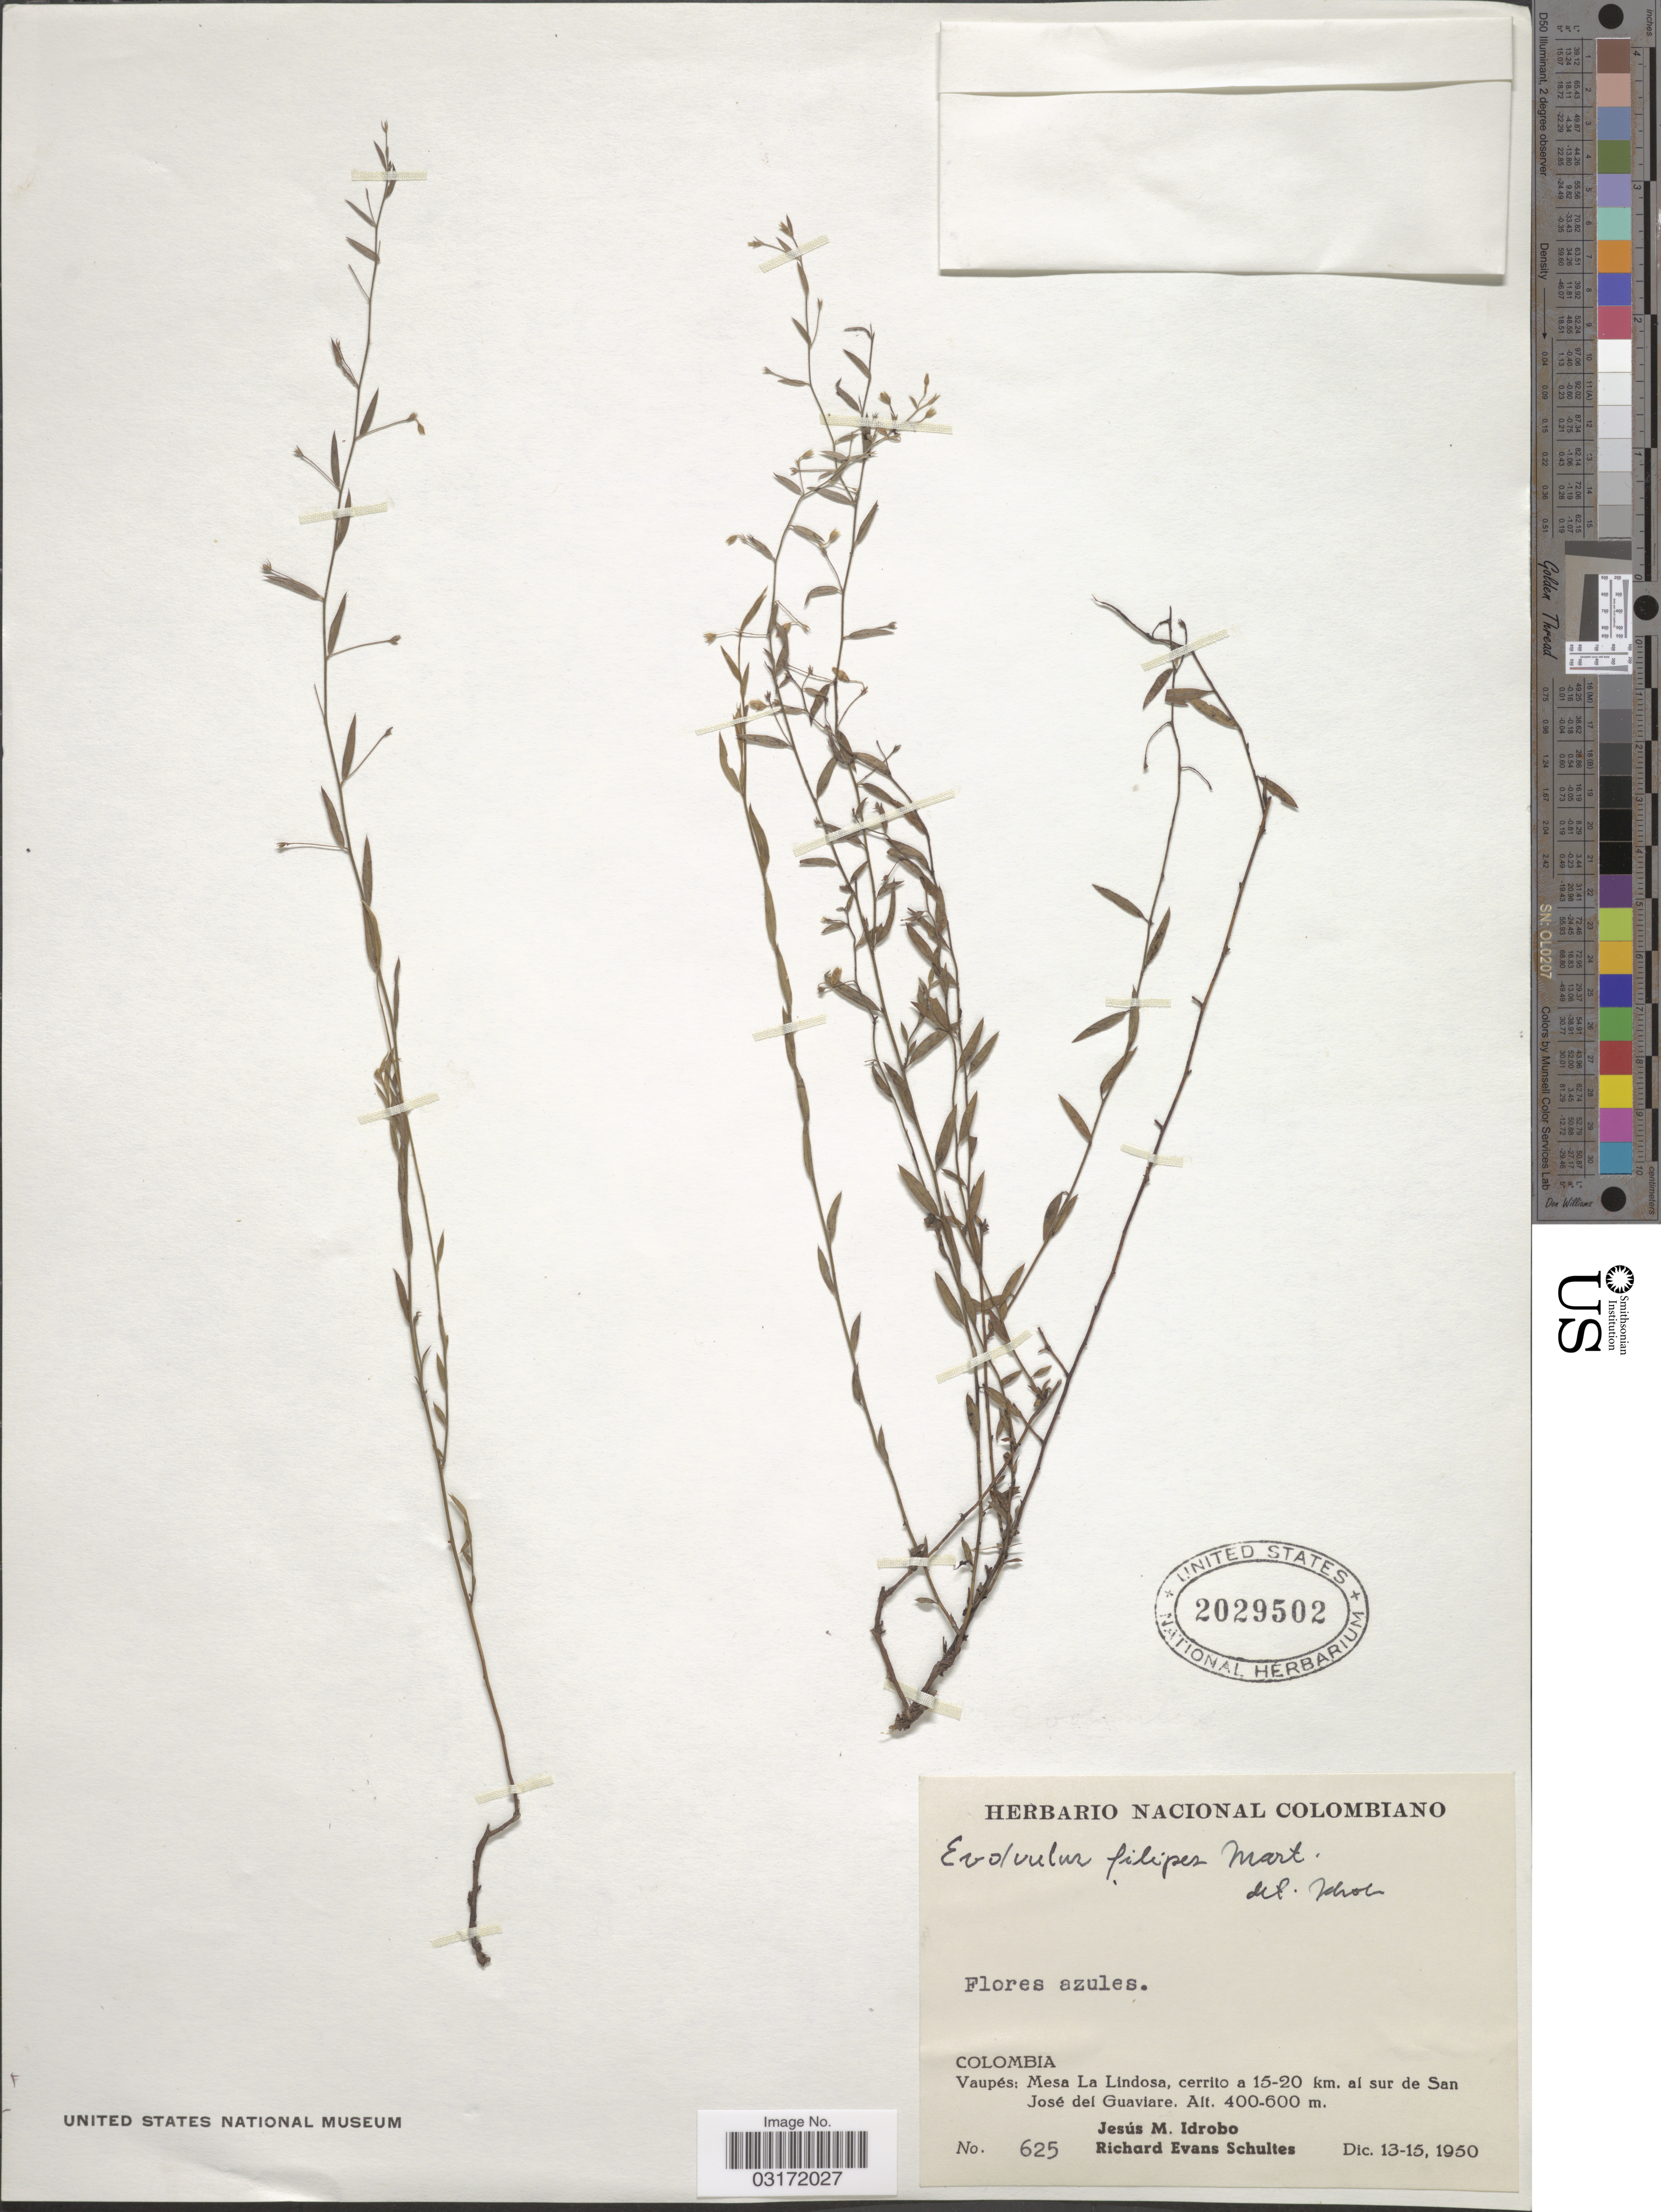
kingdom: Plantae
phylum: Tracheophyta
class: Magnoliopsida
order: Solanales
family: Convolvulaceae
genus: Evolvulus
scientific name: Evolvulus filipes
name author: Mart.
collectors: J. M. Idrobo & R. E. Schultes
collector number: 625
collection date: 1950-12-13/1950-12-15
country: Colombia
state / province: Vaupés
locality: Mesa La Lindosa, cerrito a 15-20 km. al sur de San José del Guaviare.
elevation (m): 400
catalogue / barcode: US 2029502